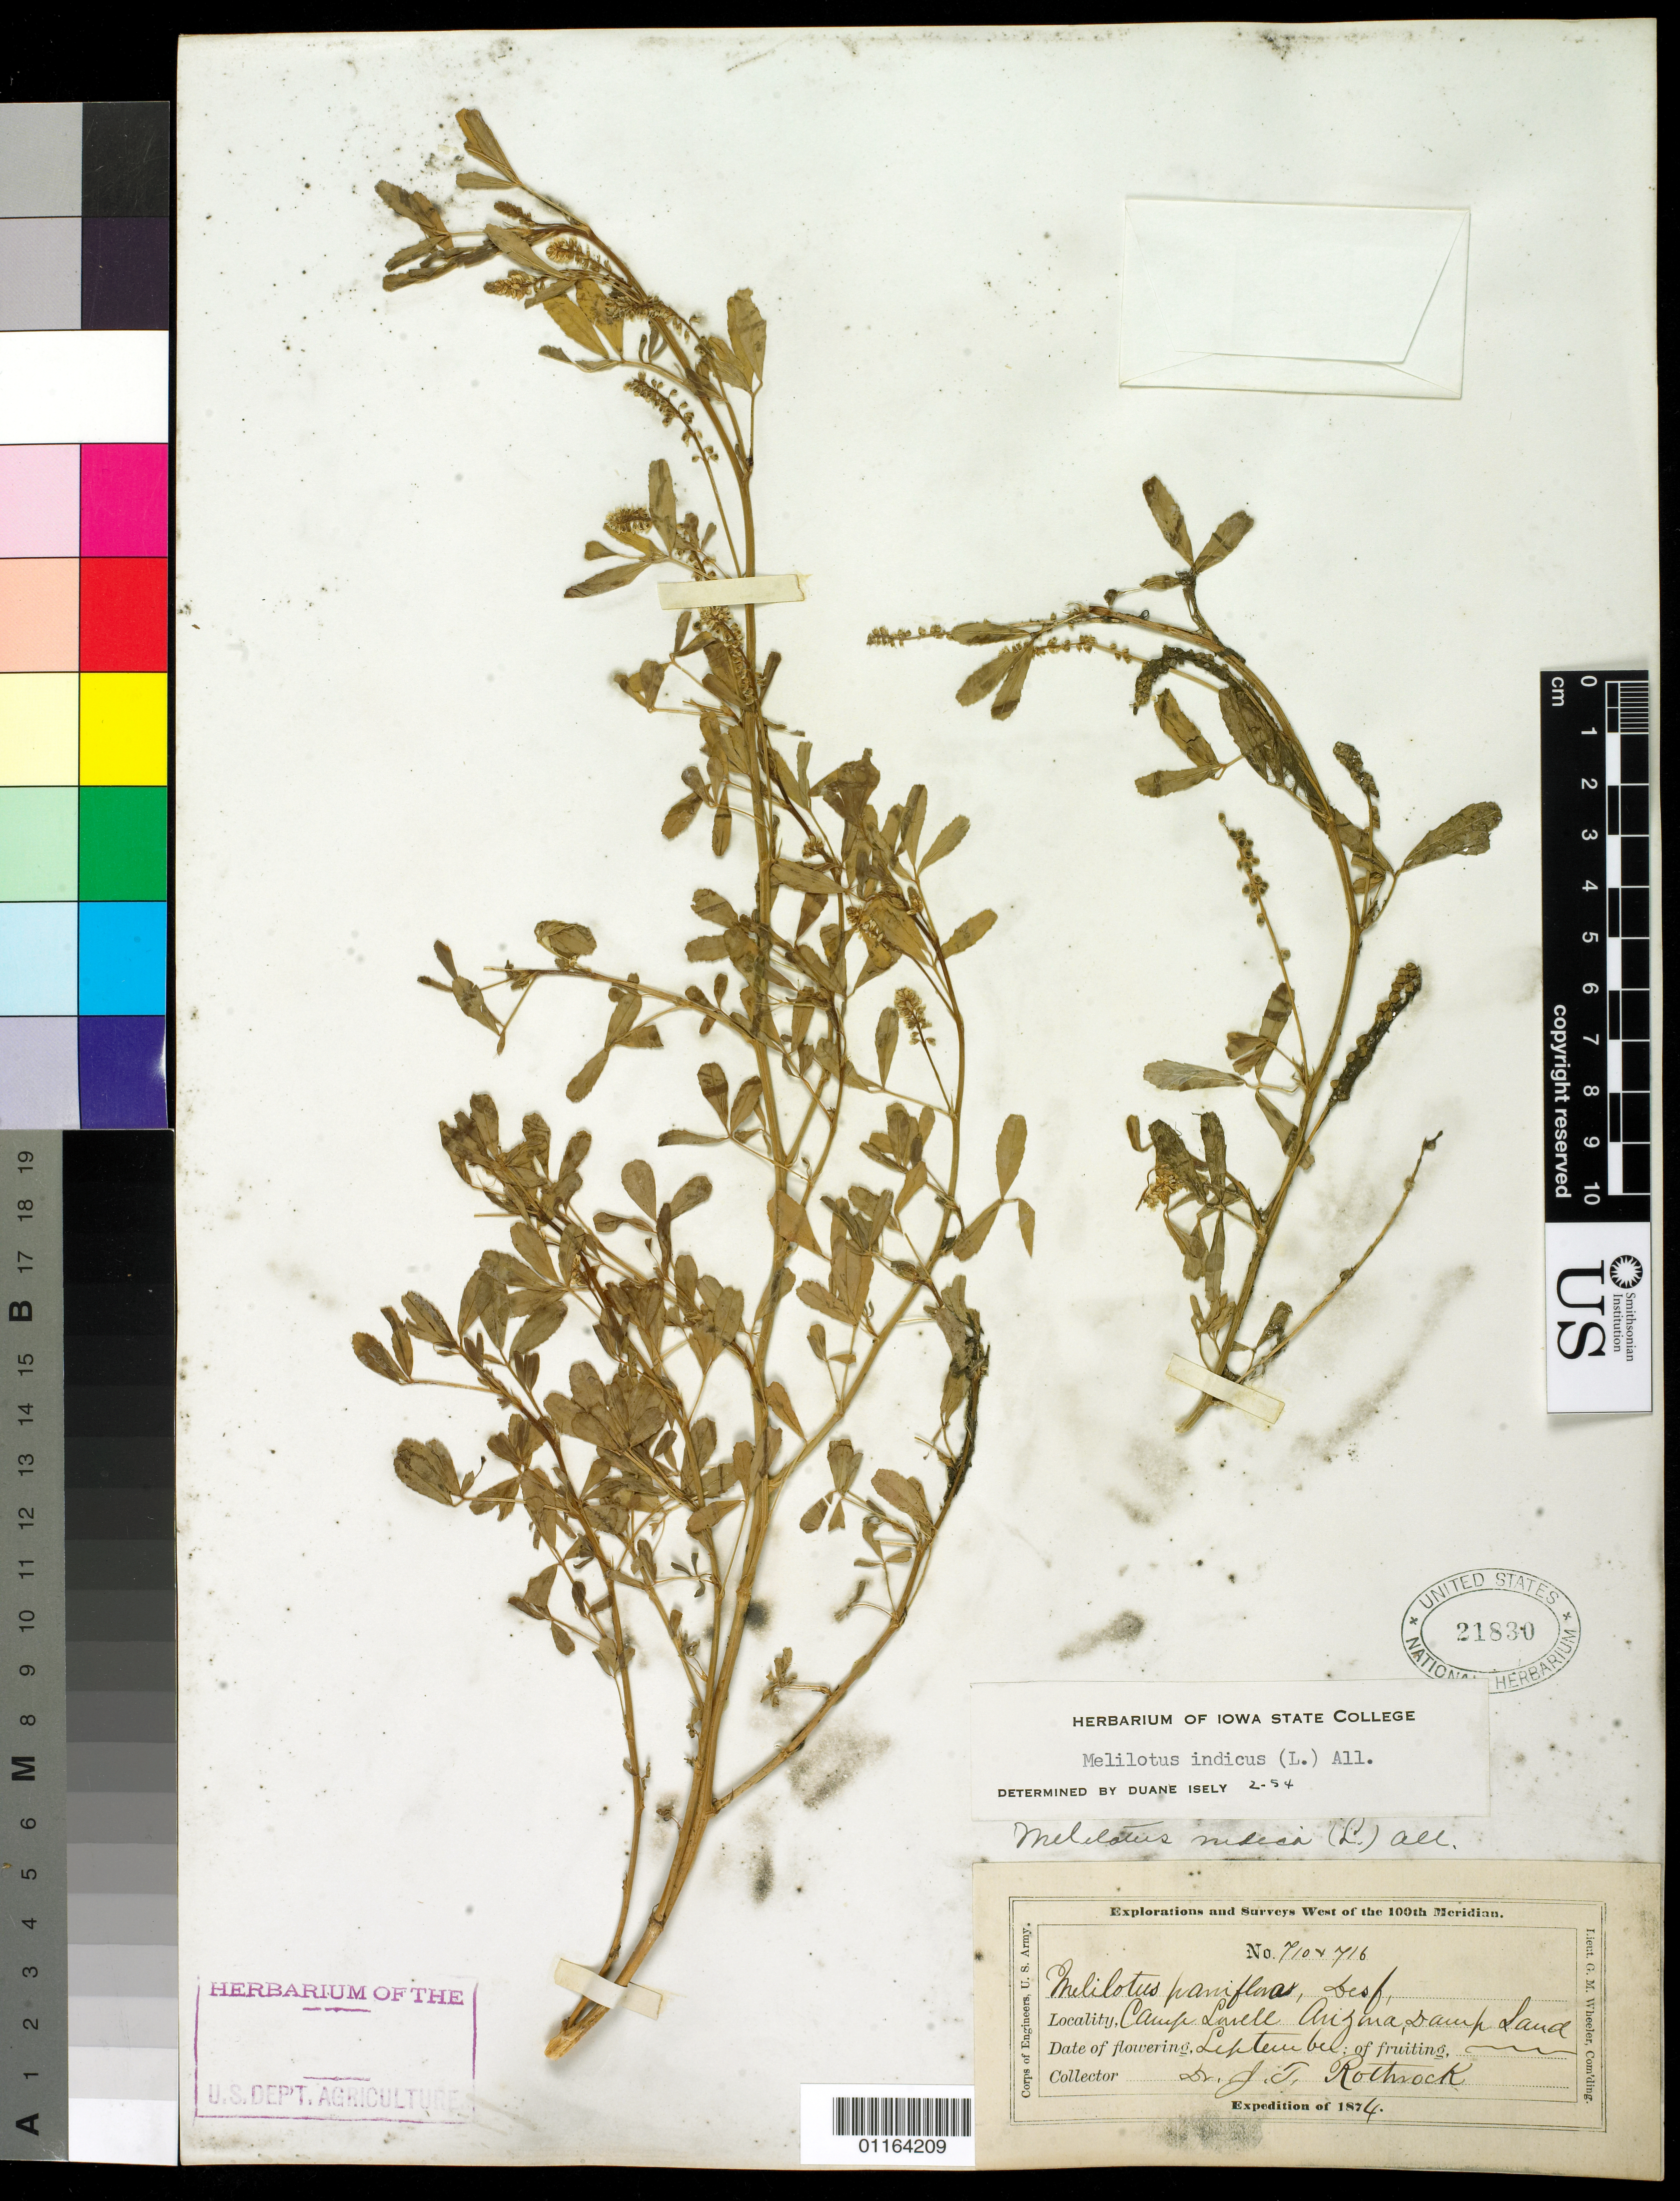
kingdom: Plantae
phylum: Tracheophyta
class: Magnoliopsida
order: Fabales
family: Fabaceae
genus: Melilotus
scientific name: Melilotus indicus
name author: (L.) All.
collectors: J. T. Rothrock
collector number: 710 & 716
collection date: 1874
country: United States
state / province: Arizona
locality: Camp Lowell.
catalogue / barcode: US 21830